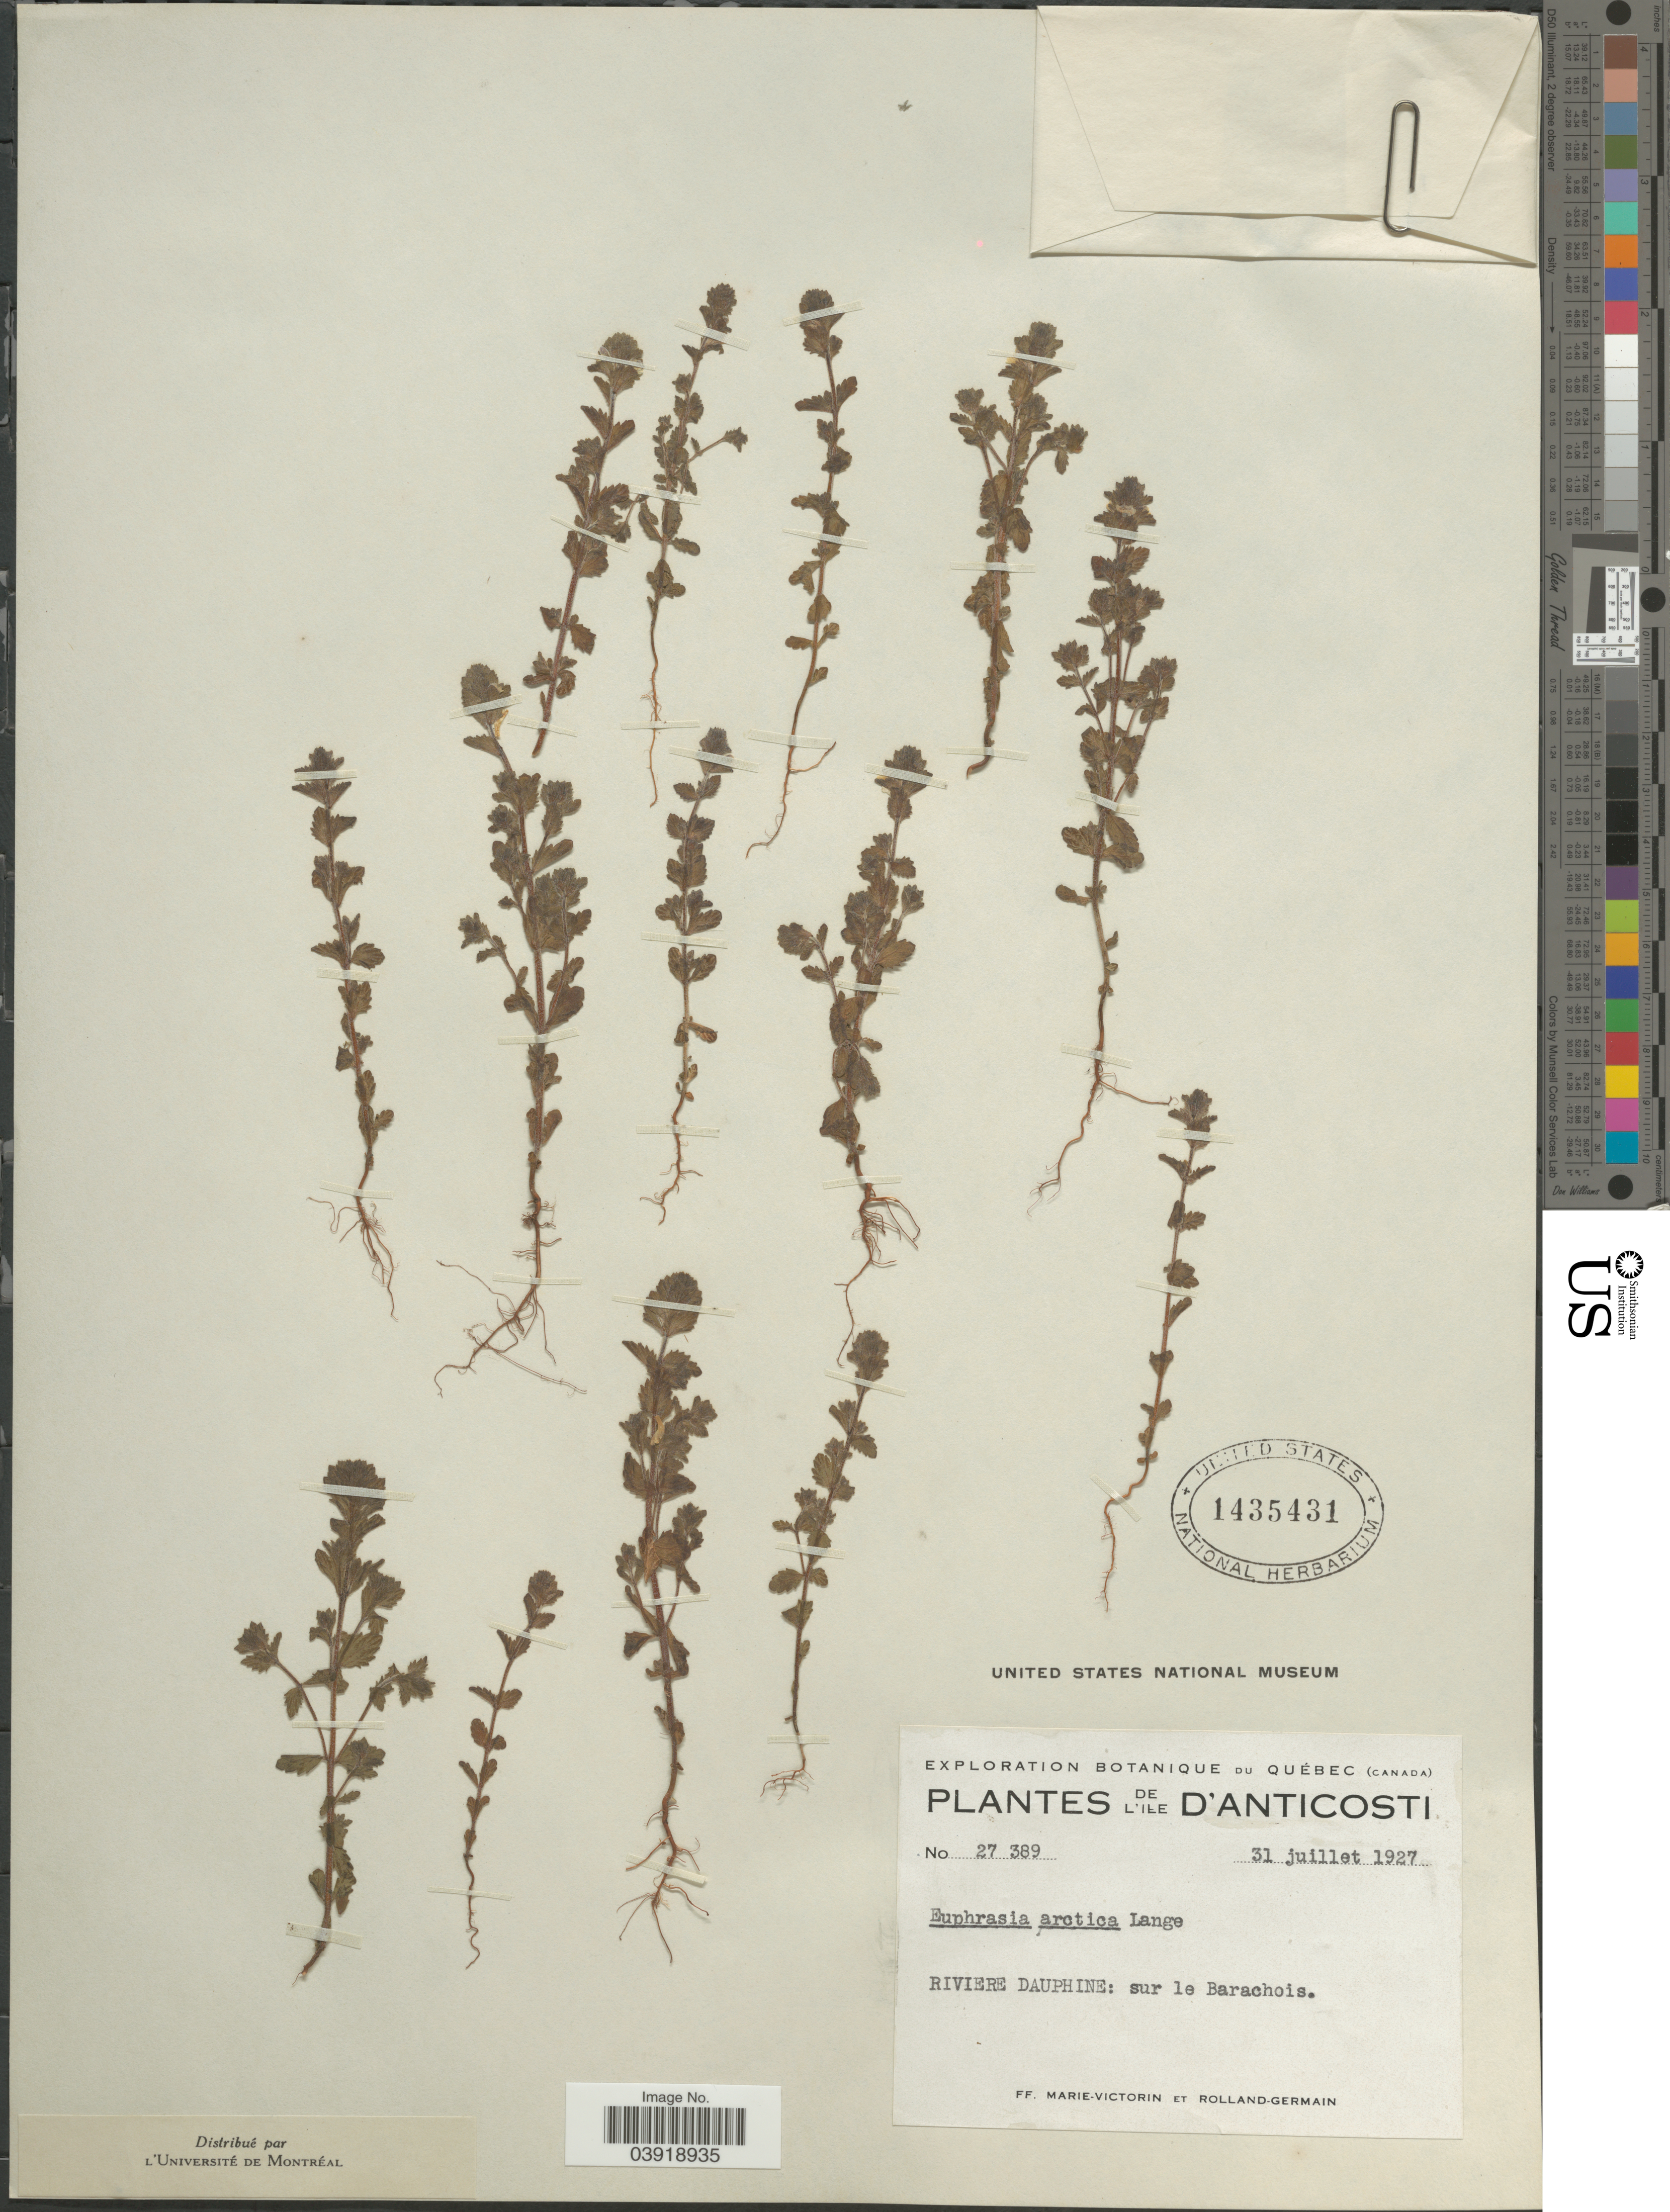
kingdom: Plantae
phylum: Tracheophyta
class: Magnoliopsida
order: Lamiales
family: Orobanchaceae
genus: Euphrasia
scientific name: Euphrasia arctica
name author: Lange ex Rostrup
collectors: F. Marie-Victorin & Rolland-Germain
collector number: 27389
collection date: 1927-07-31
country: Canada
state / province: Quebec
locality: L'Ile D'Anticosti. Riviere Dauphine: sur le Barachois.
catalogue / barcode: US 1435431